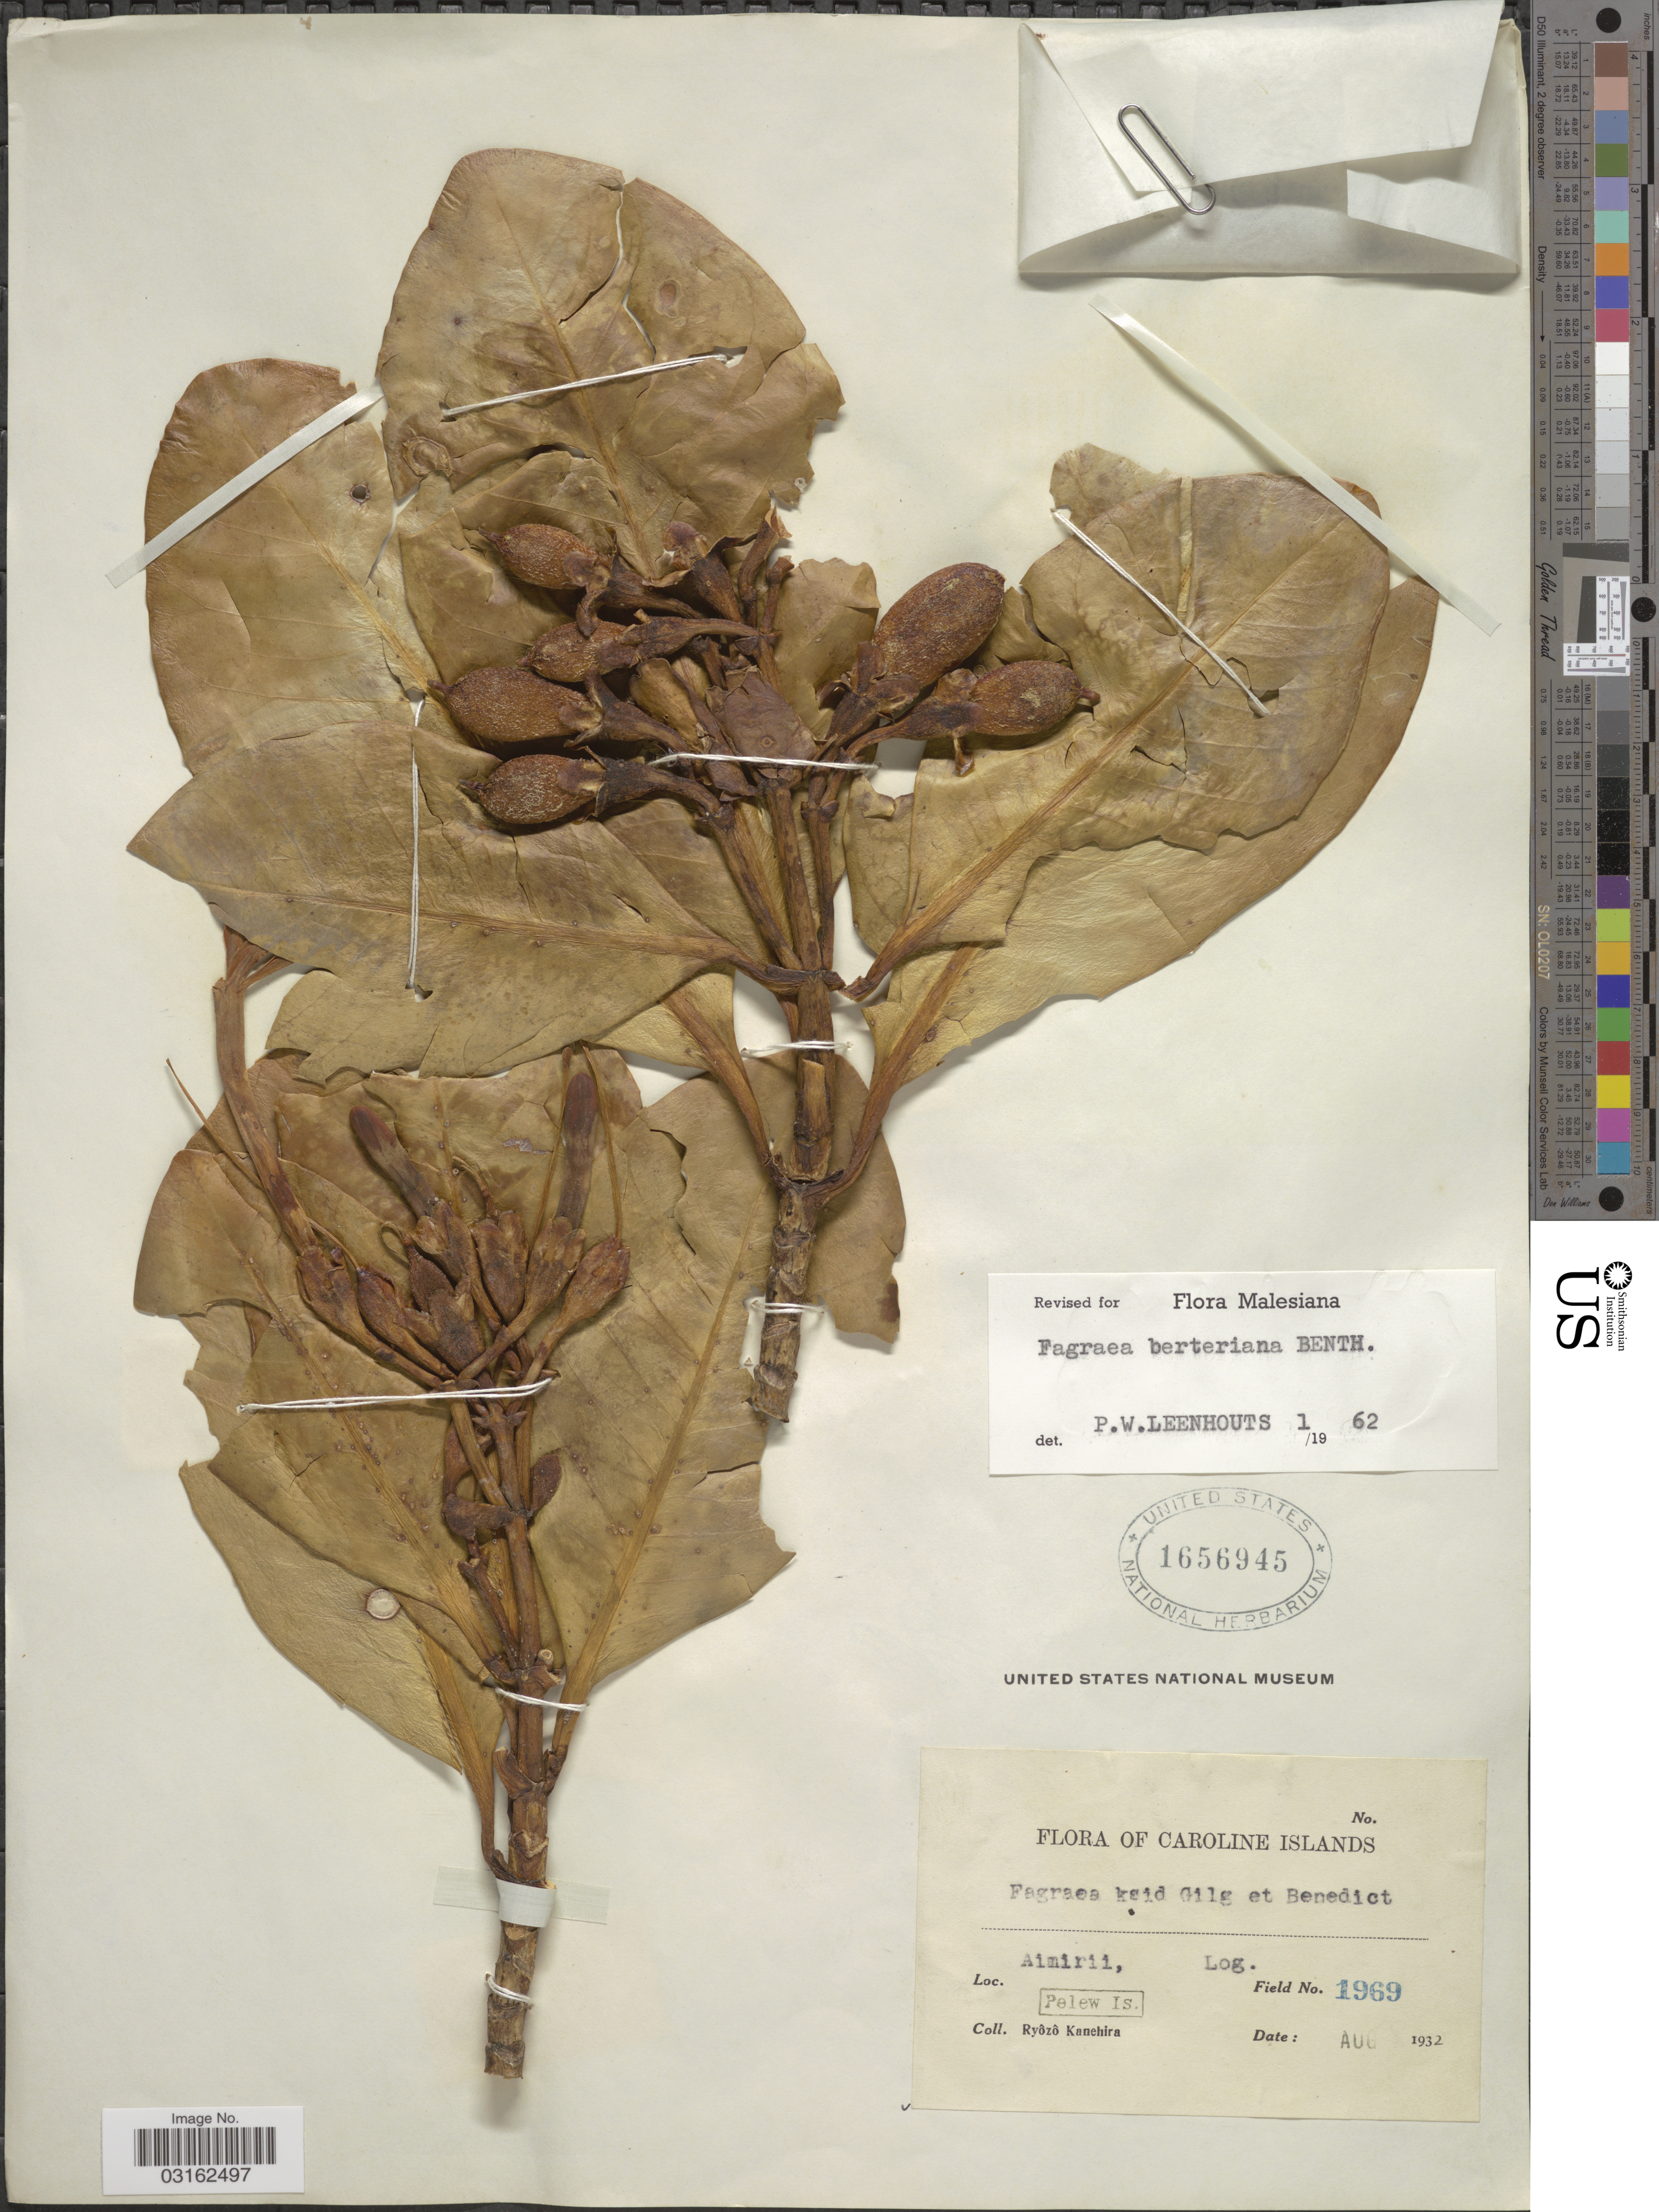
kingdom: Plantae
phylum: Tracheophyta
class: Magnoliopsida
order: Gentianales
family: Gentianaceae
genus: Fagraea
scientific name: Fagraea berteroana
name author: A. Gray ex Benth.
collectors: R. Kanehira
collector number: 1969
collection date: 1932-08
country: Palau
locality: Caroline Islands. Aimirii, Pelew Is.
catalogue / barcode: US 1656945